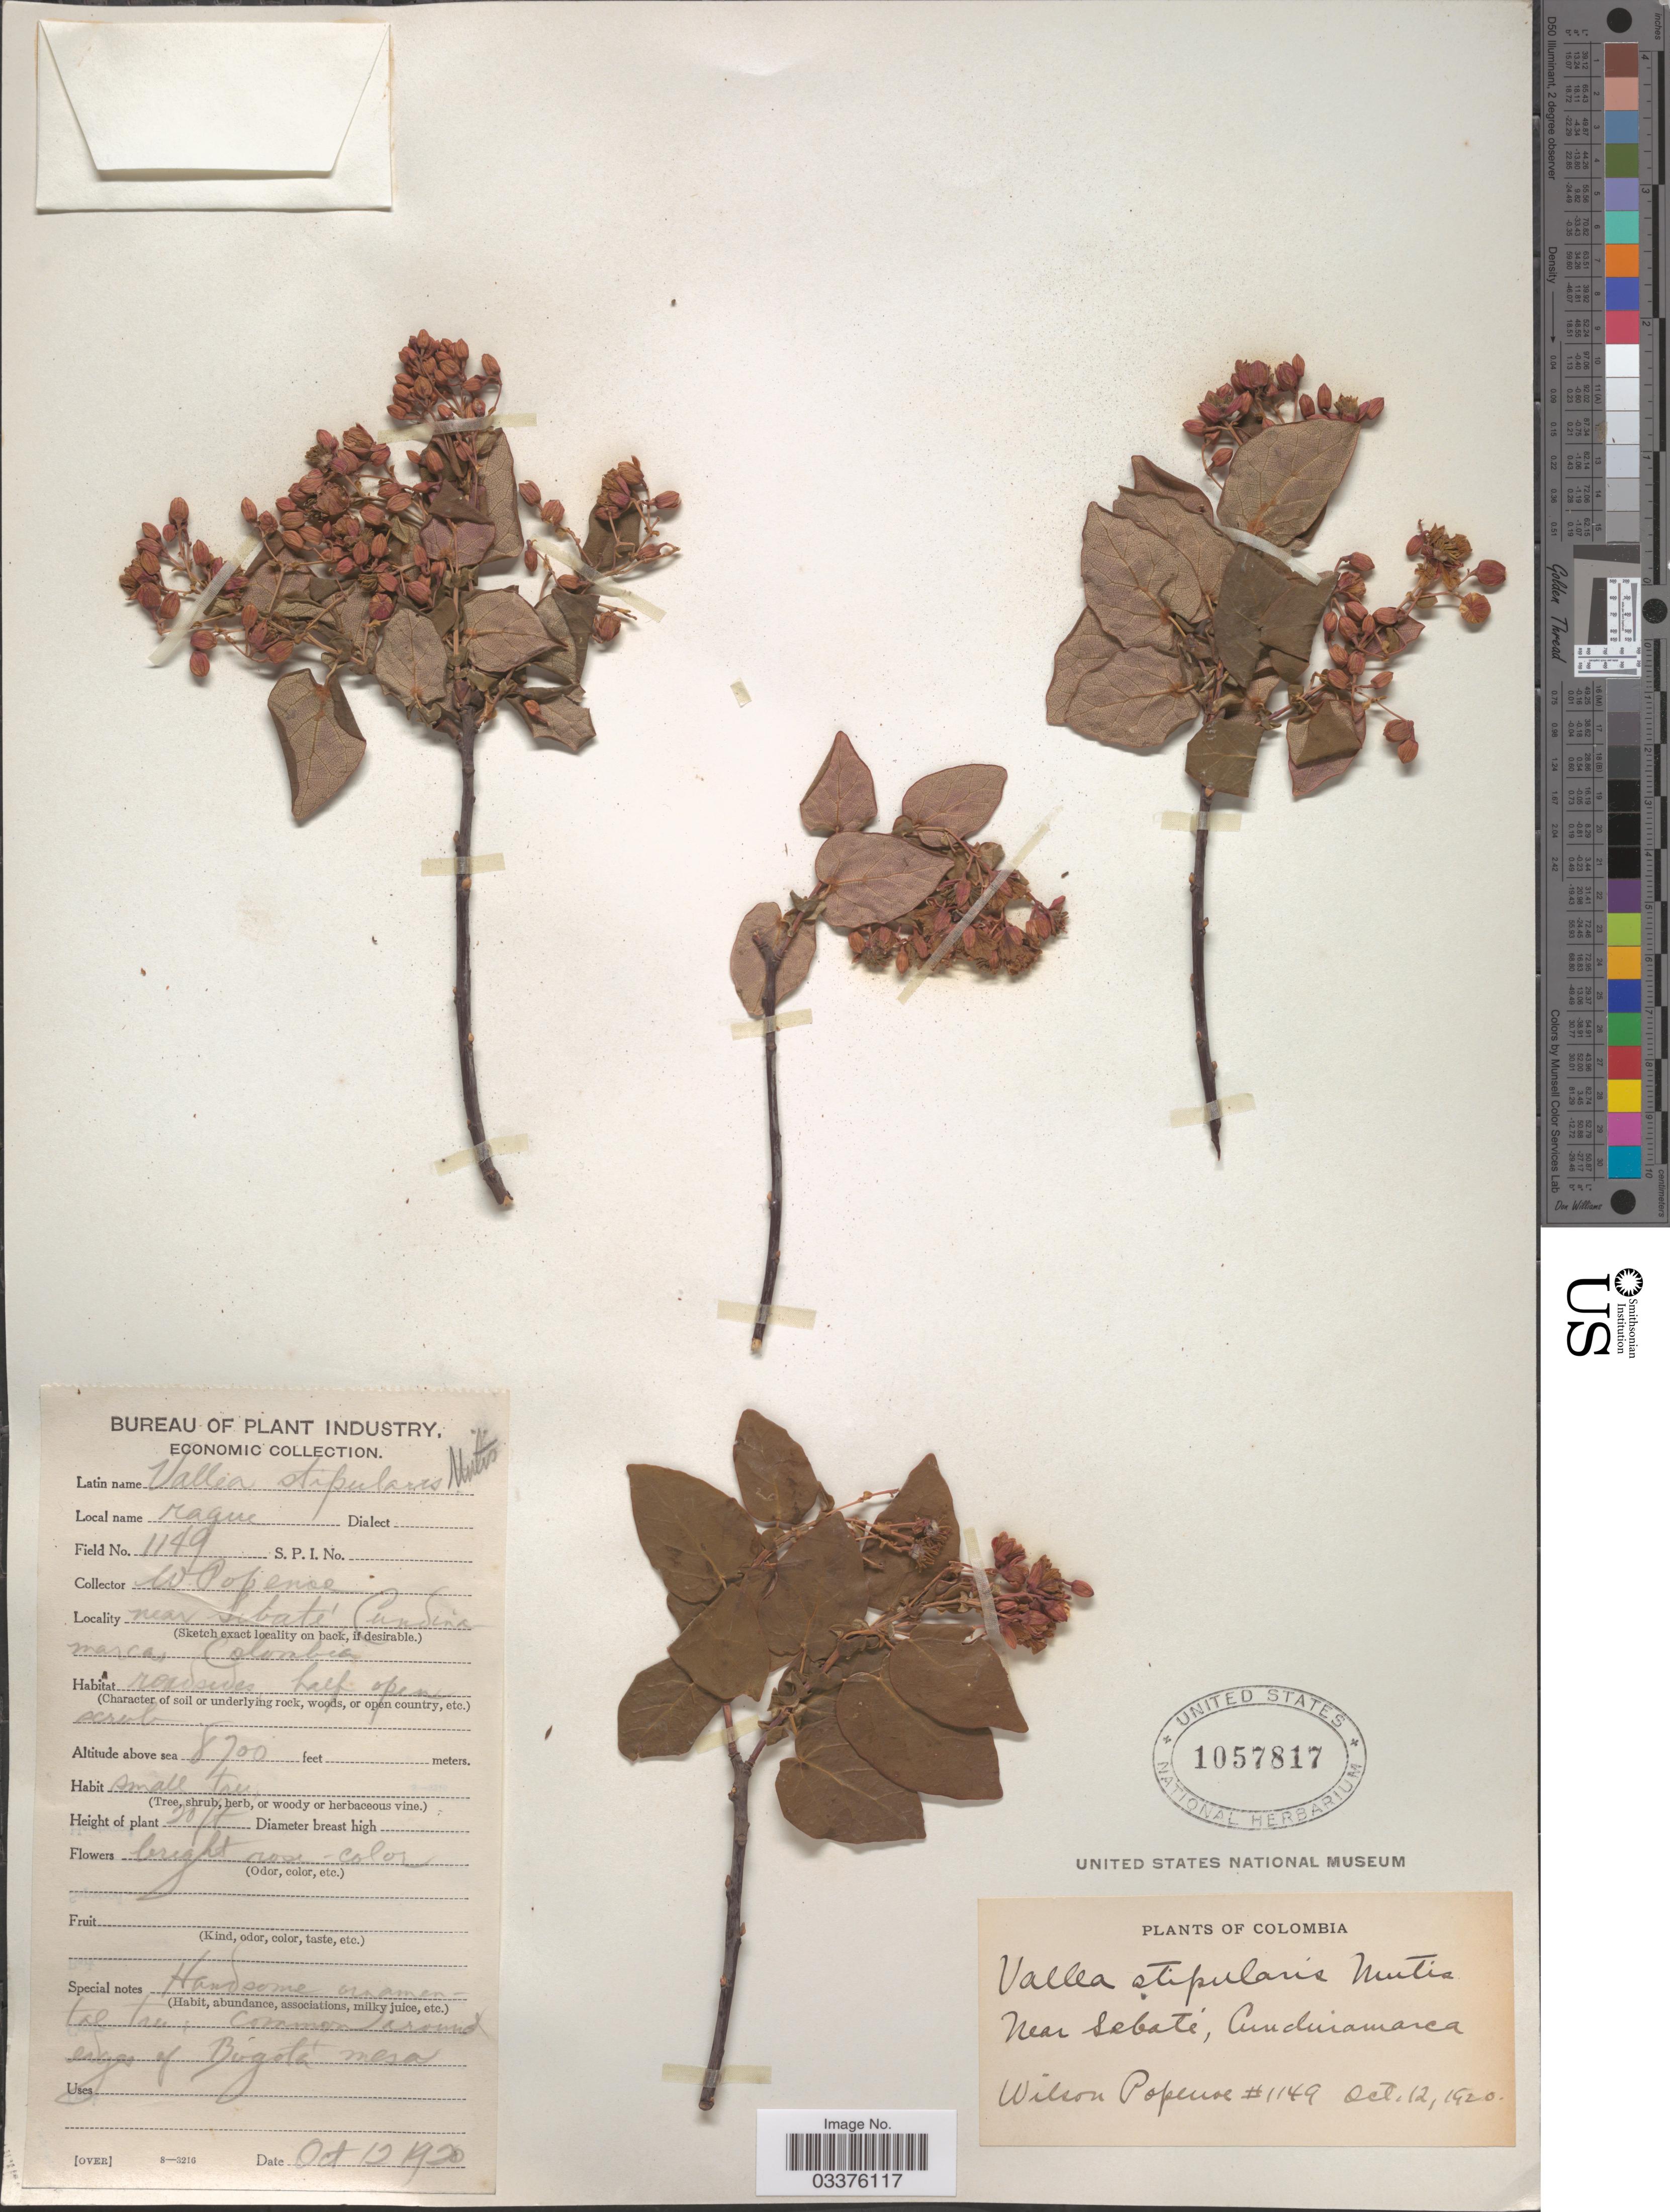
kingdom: Plantae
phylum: Tracheophyta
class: Magnoliopsida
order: Oxalidales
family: Elaeocarpaceae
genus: Vallea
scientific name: Vallea stipularis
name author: L. f.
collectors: F. Popenoe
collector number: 1149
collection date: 1920-10-12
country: Colombia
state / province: Cundinamarca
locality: Near Sebaté.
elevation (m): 2652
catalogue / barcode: US 1057817